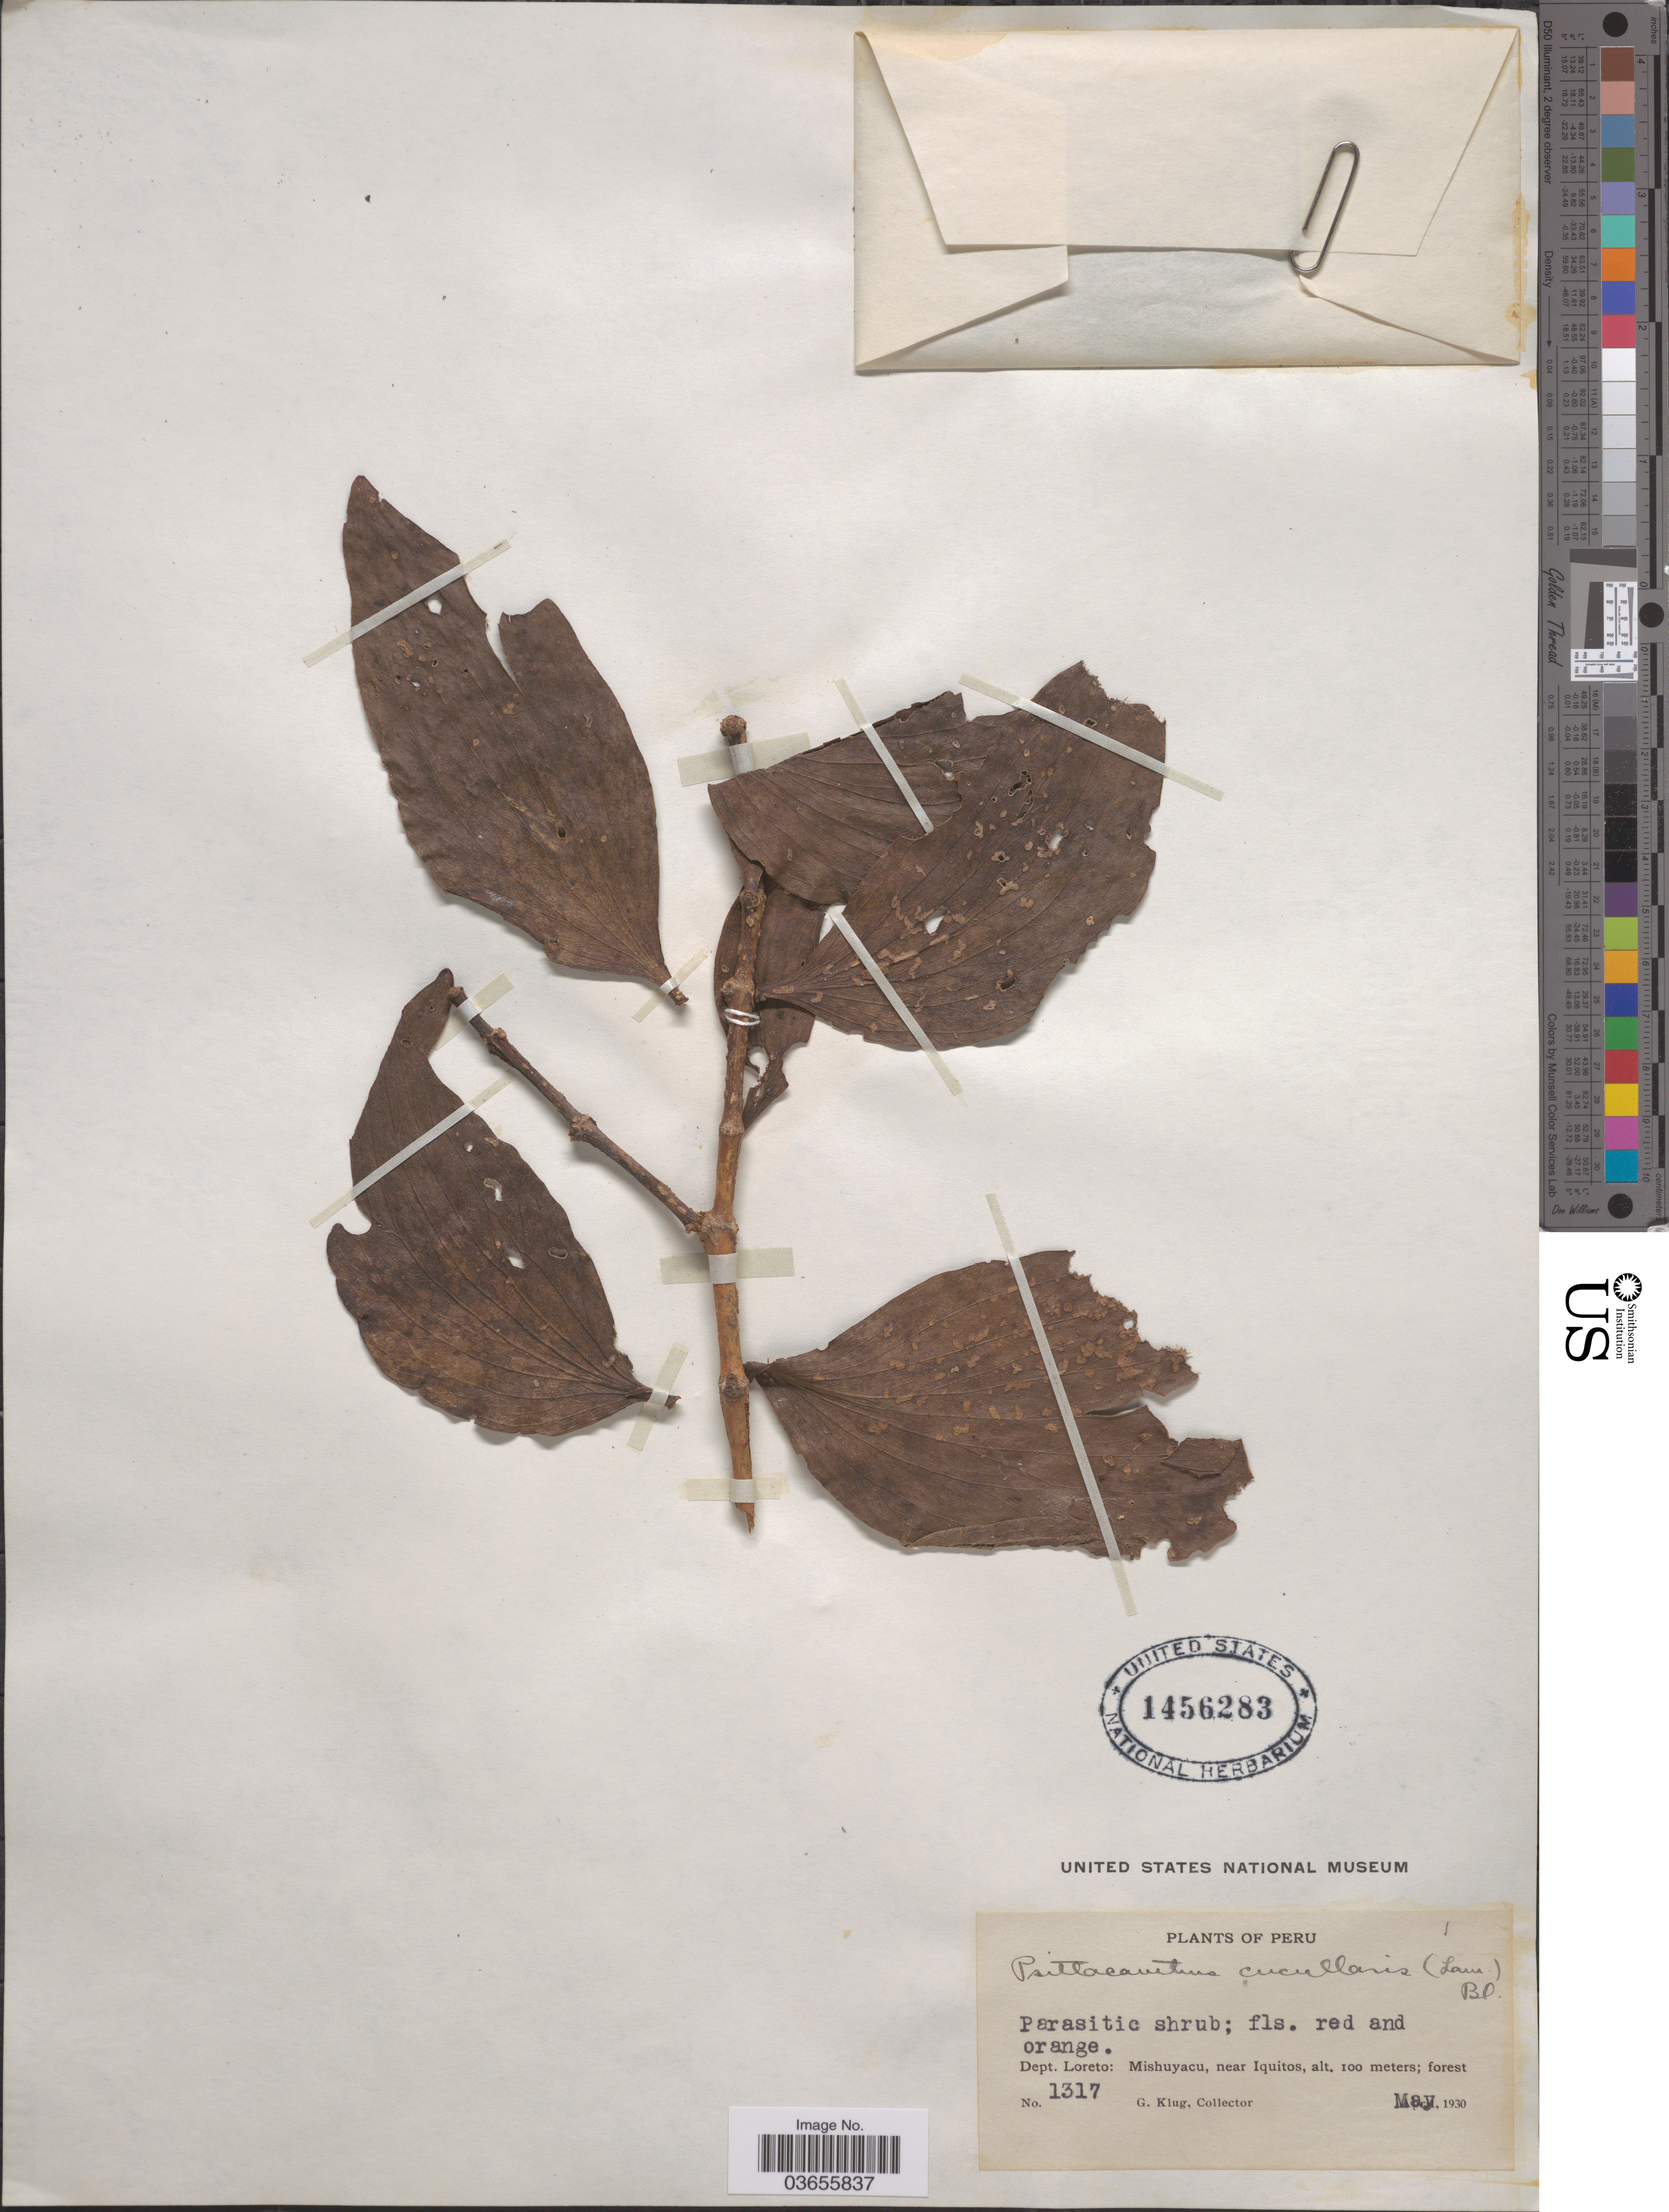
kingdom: Plantae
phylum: Tracheophyta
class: Magnoliopsida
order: Santalales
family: Loranthaceae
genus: Psittacanthus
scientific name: Psittacanthus cucullaris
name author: (Kunth) G. Don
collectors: G. Klug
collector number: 1317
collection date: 1930-05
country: Peru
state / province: Loreto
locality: Dept. Loreto: Mishuyacu, near Iquitos.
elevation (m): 100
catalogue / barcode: US 1456283